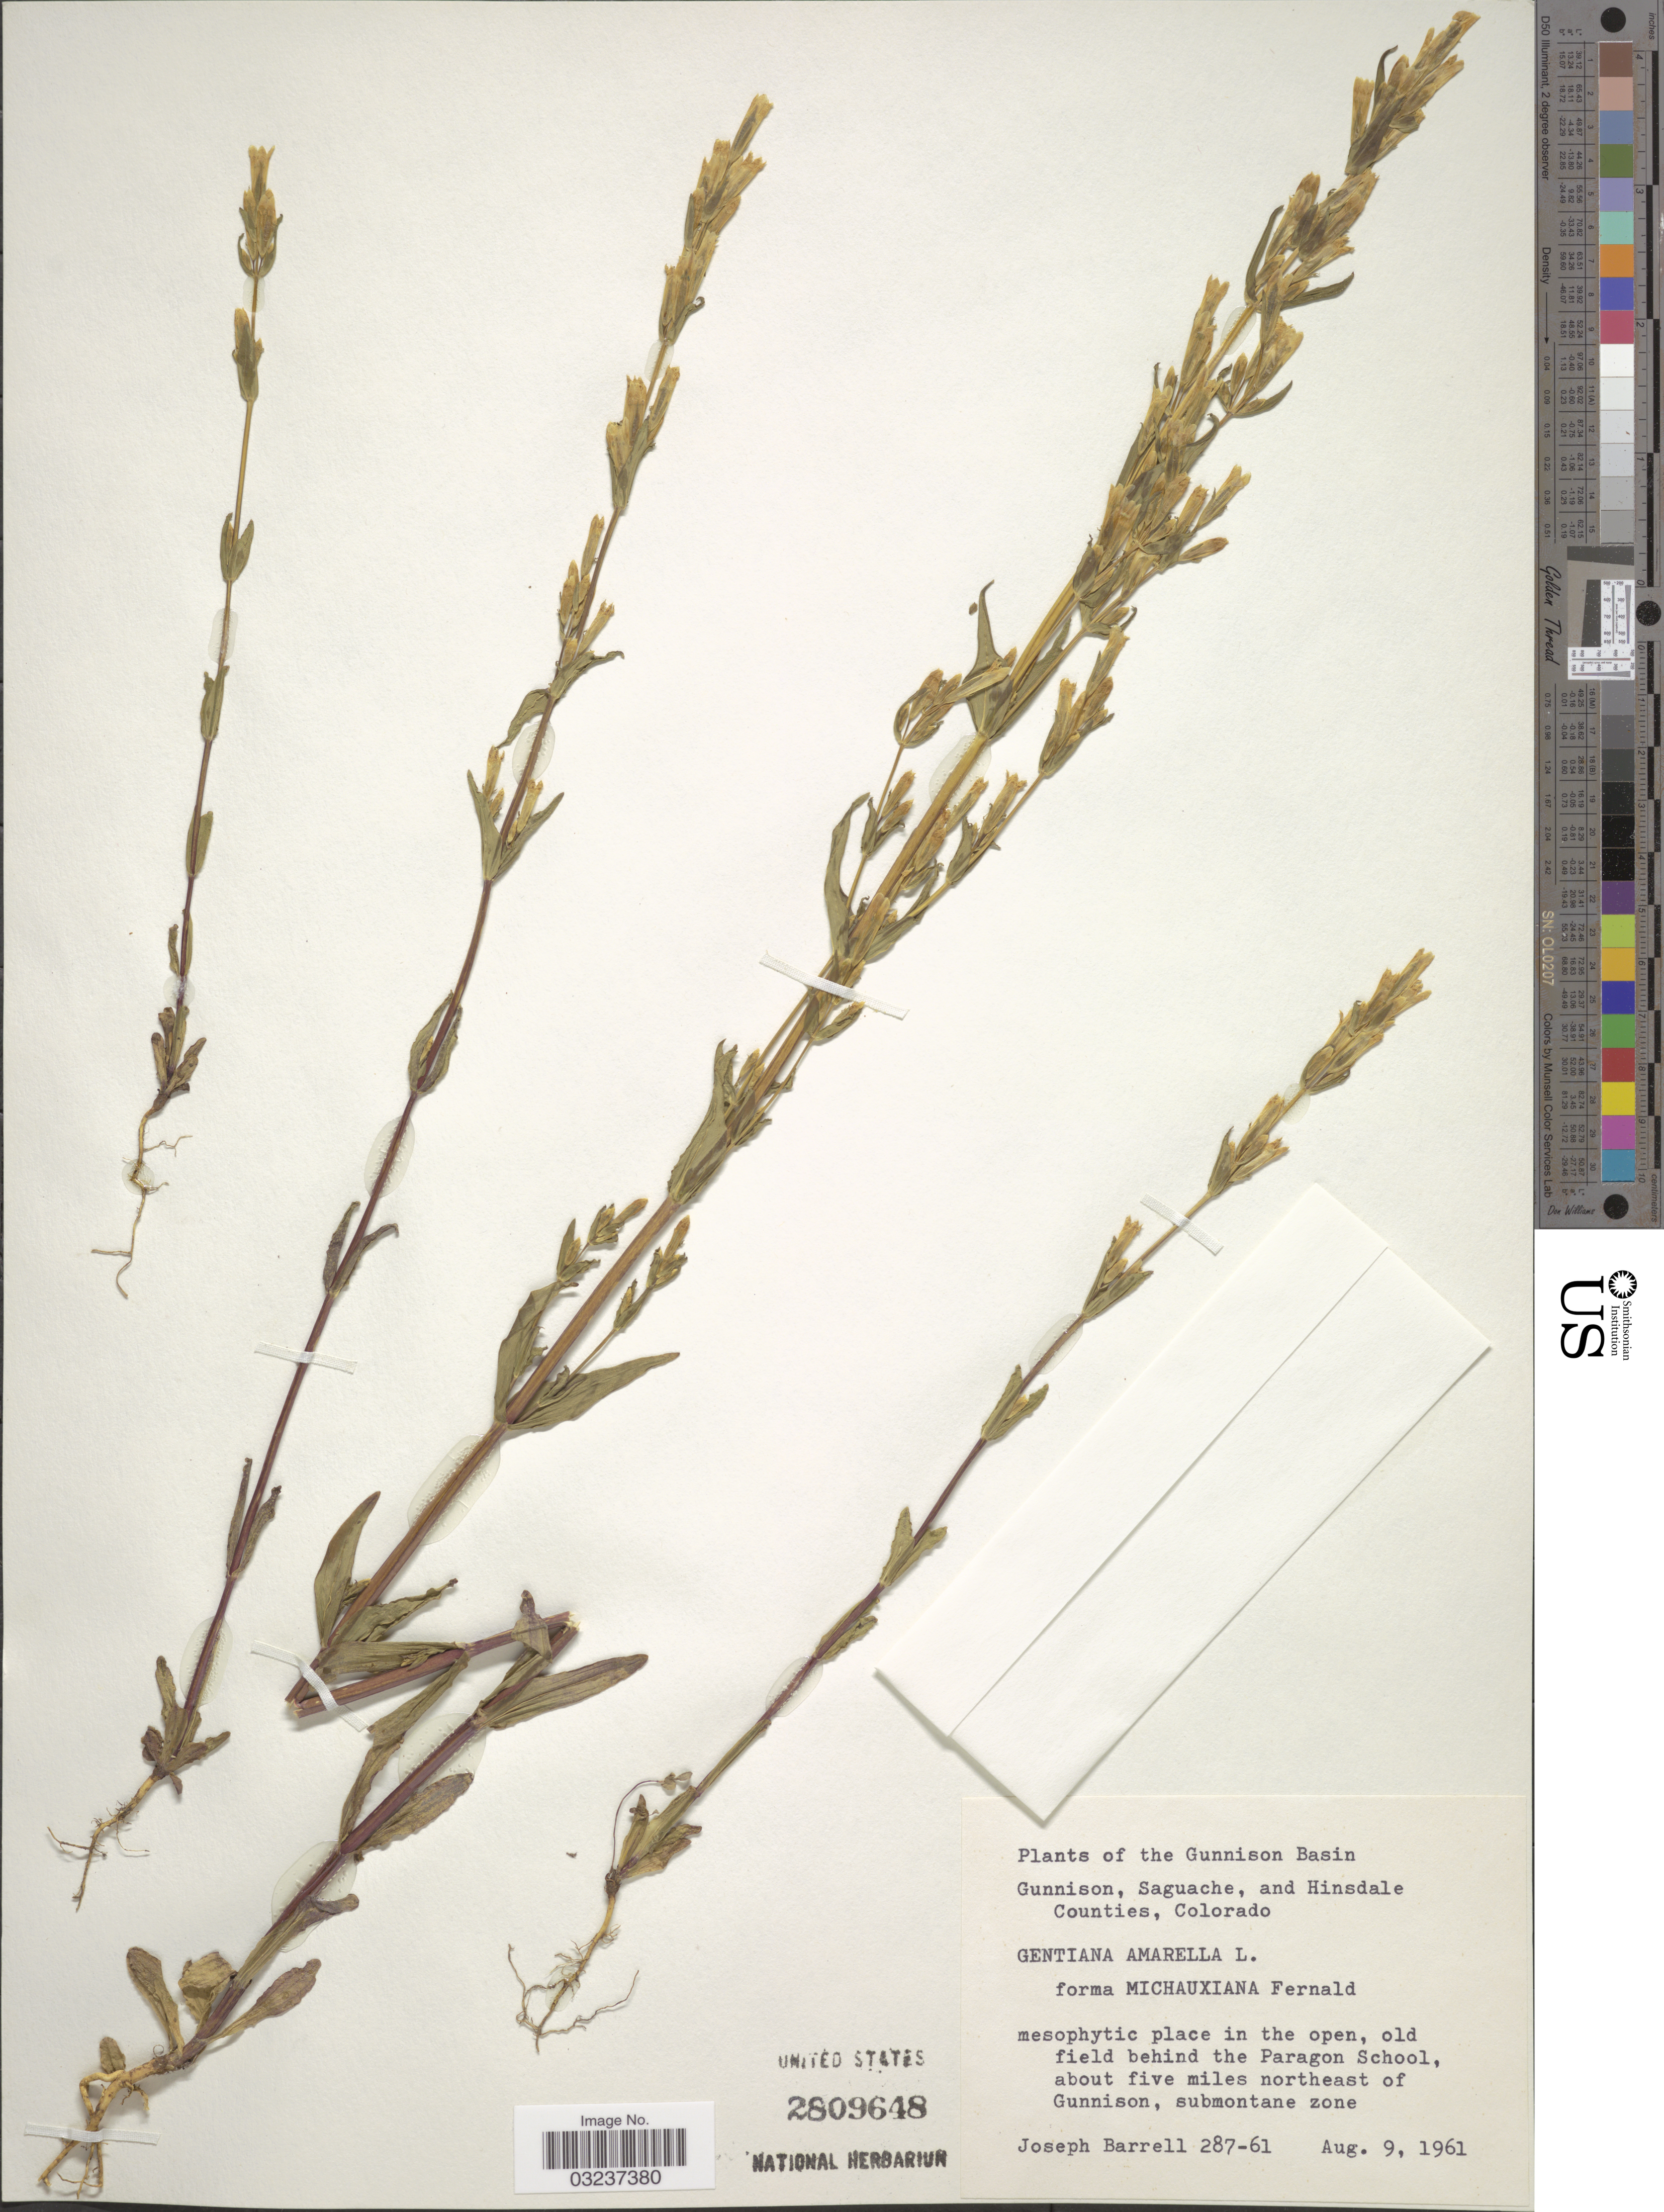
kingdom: Plantae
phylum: Tracheophyta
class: Magnoliopsida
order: Gentianales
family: Gentianaceae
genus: Gentianella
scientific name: Gentianella amarella subsp. acuta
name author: (Michx.) J.M. Gillett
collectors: J. Barrell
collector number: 287-61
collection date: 1961-08-09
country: United States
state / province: Colorado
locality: The Gunnison Basin. Old field behind the Paragon School, about five miles northeast of Gunnison.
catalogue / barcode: US 2809648